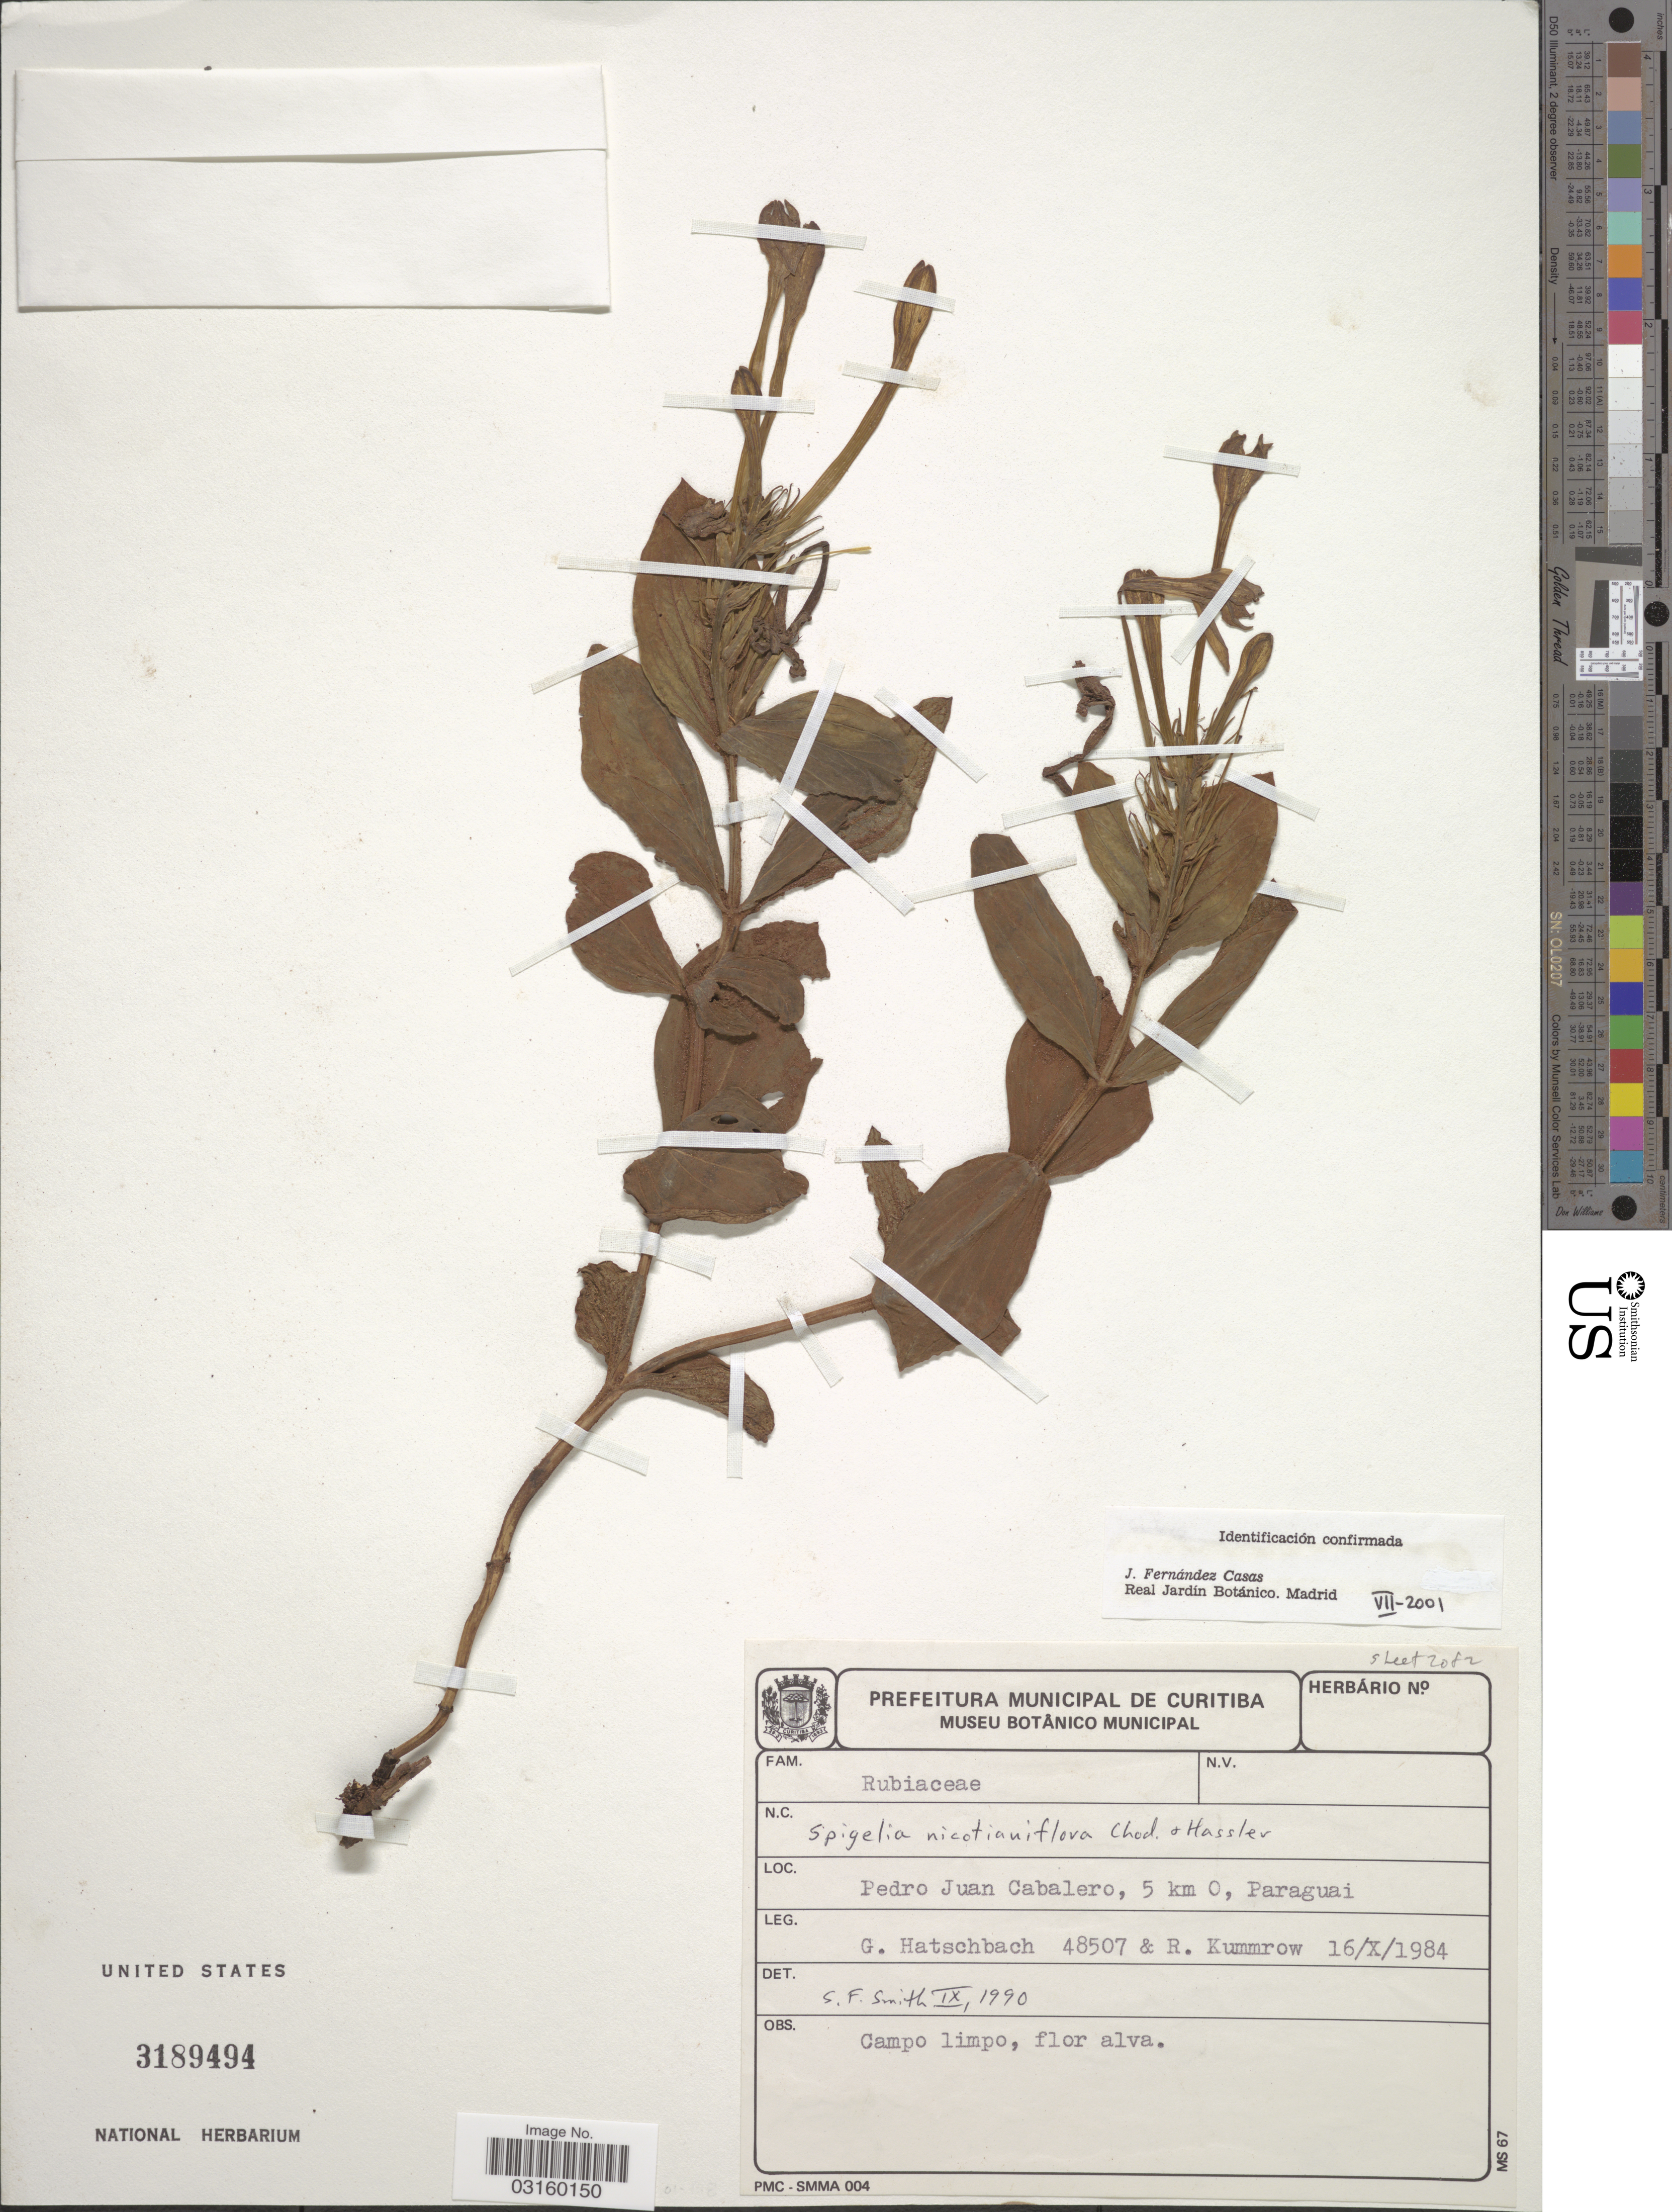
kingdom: Plantae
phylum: Tracheophyta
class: Magnoliopsida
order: Gentianales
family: Loganiaceae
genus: Spigelia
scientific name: Spigelia nicotianiflora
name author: Chodat & Hassl.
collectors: G. Hatschbach & R. Kummrow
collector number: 48507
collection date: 1984-10-16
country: Paraguay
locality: Pedro Juan Cabalero, 5 km 0, Paraguai.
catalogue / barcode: US 3189494